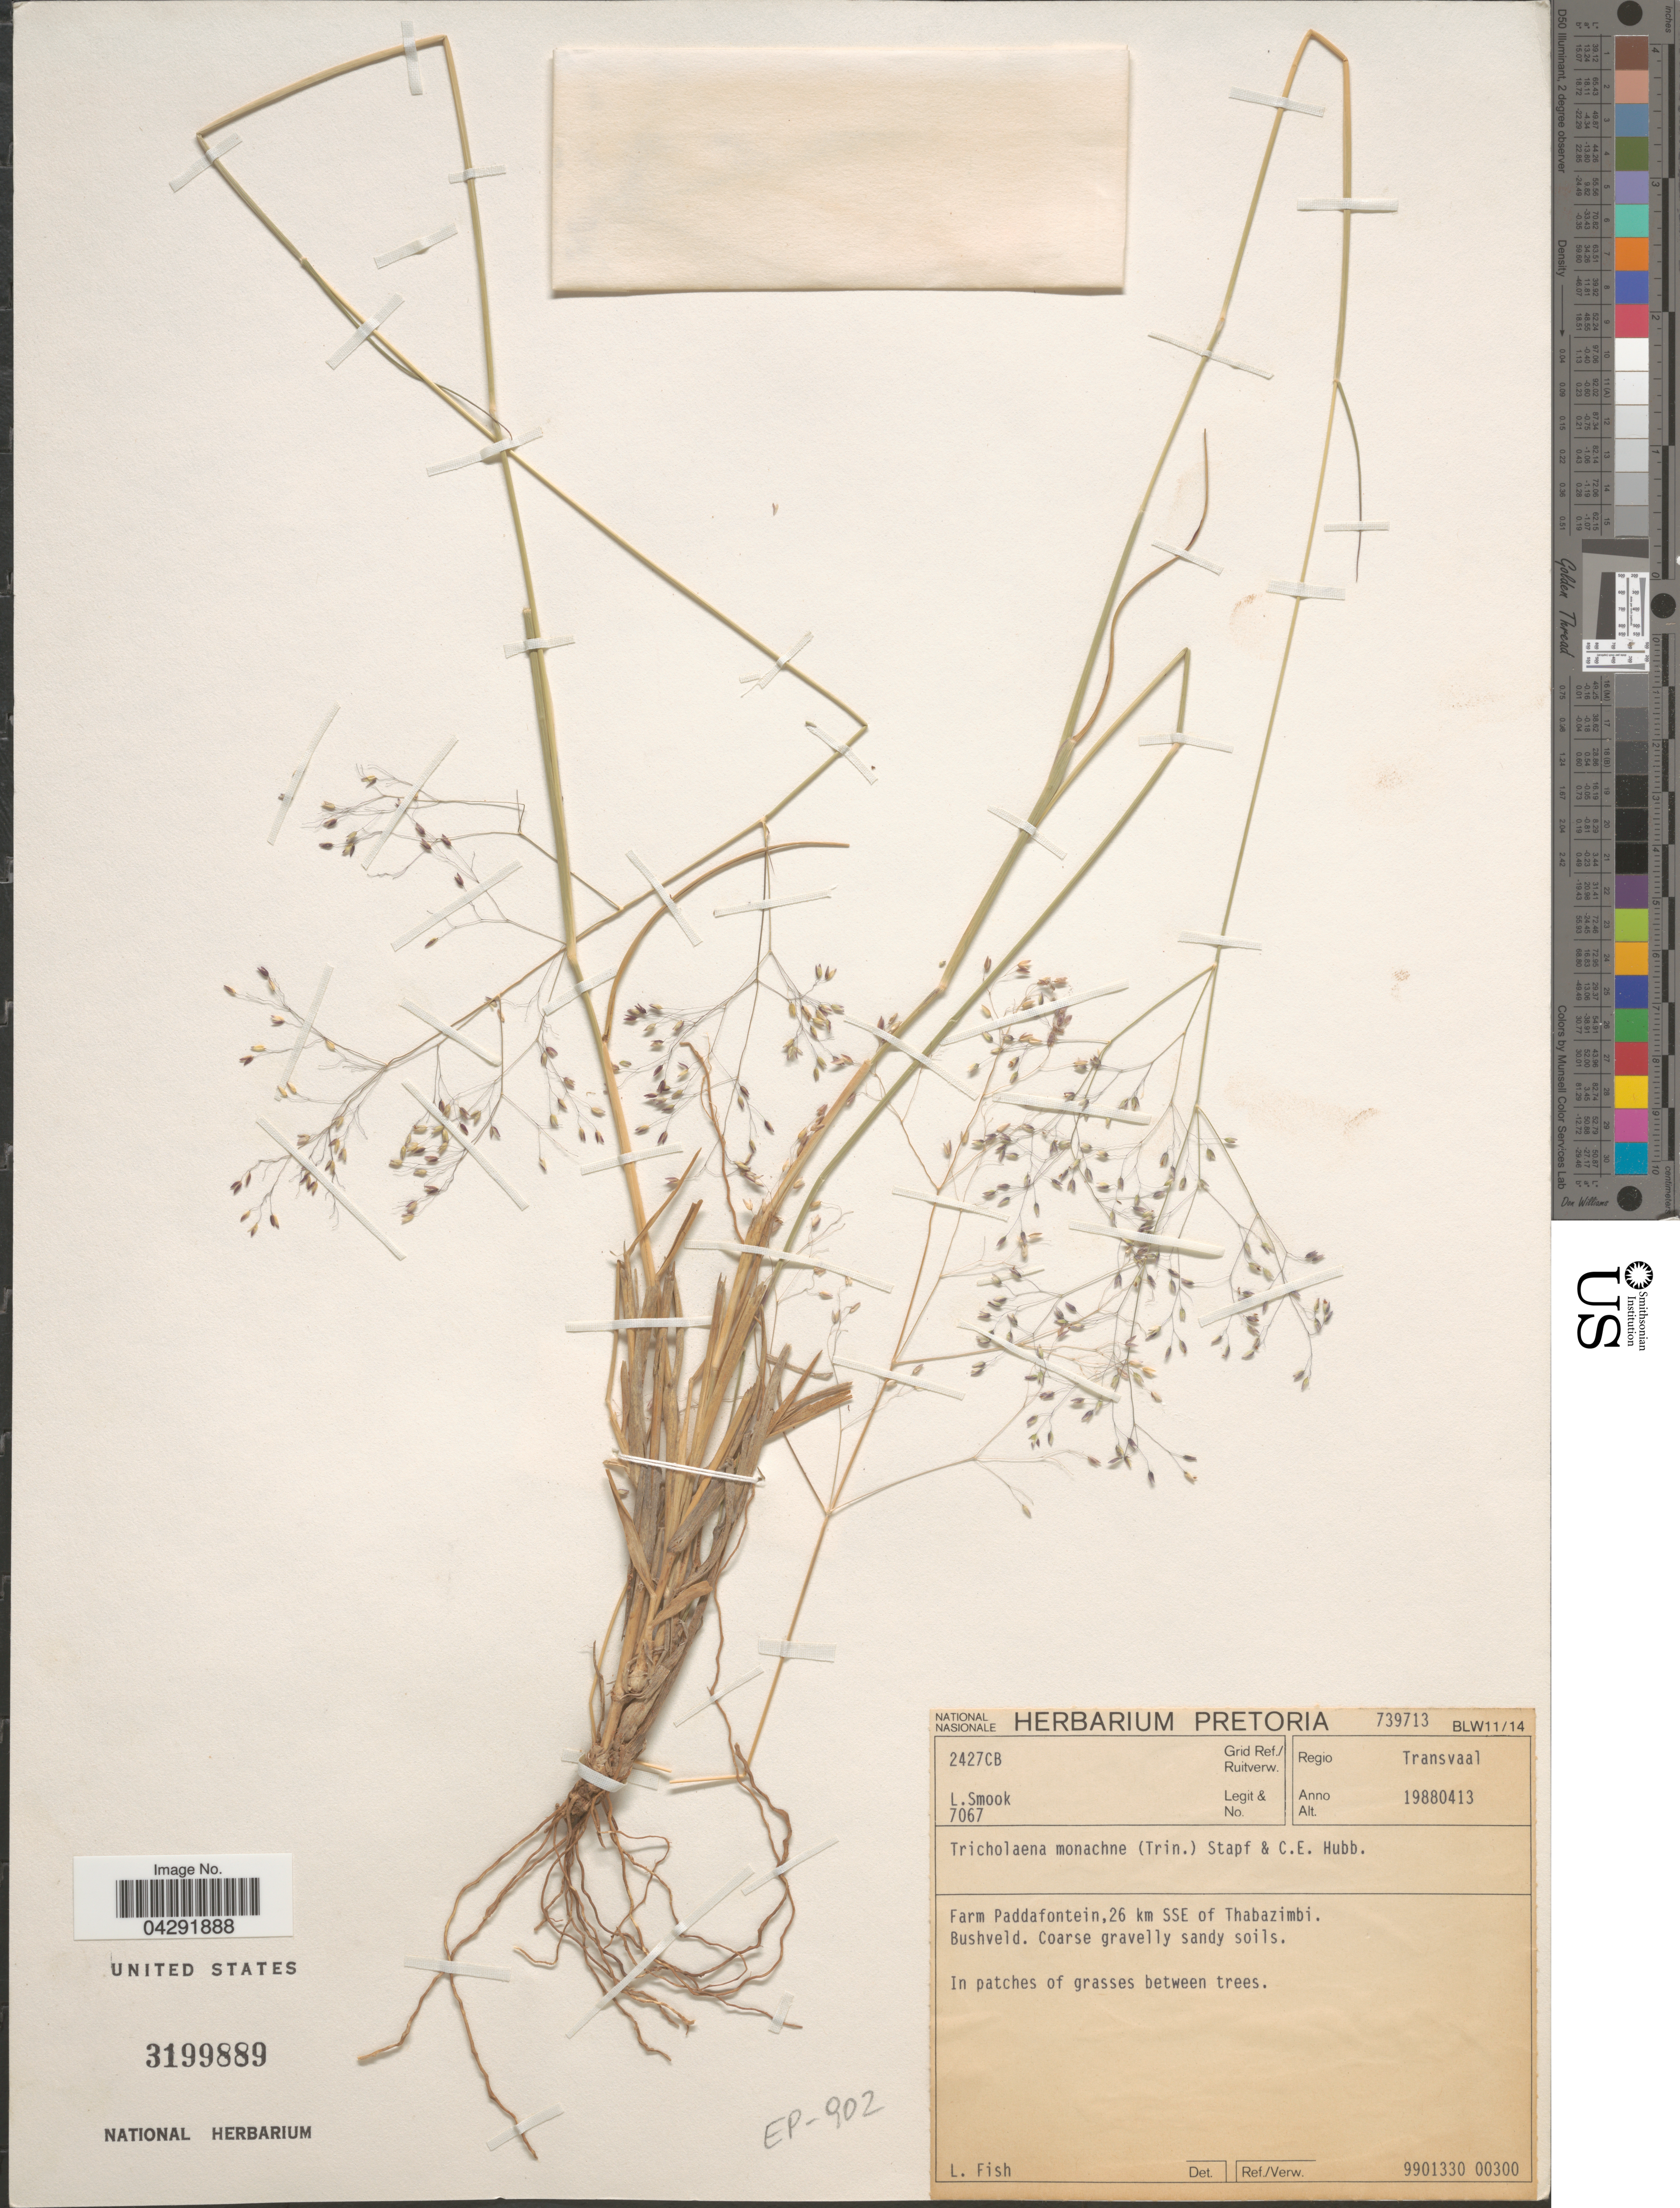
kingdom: Plantae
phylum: Tracheophyta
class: Liliopsida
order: Poales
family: Poaceae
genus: Tricholaena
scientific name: Tricholaena monachne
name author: (Trin.) Stapf & C.E. Hubb.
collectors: L. Smook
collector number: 7067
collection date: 1988-04-13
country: South Africa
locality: Grid Ref./ Ruitverw. 2427CB. Regio Transvaal. Farm Paddafontein,26 km SSE of Thabazimbi.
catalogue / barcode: US 3199889